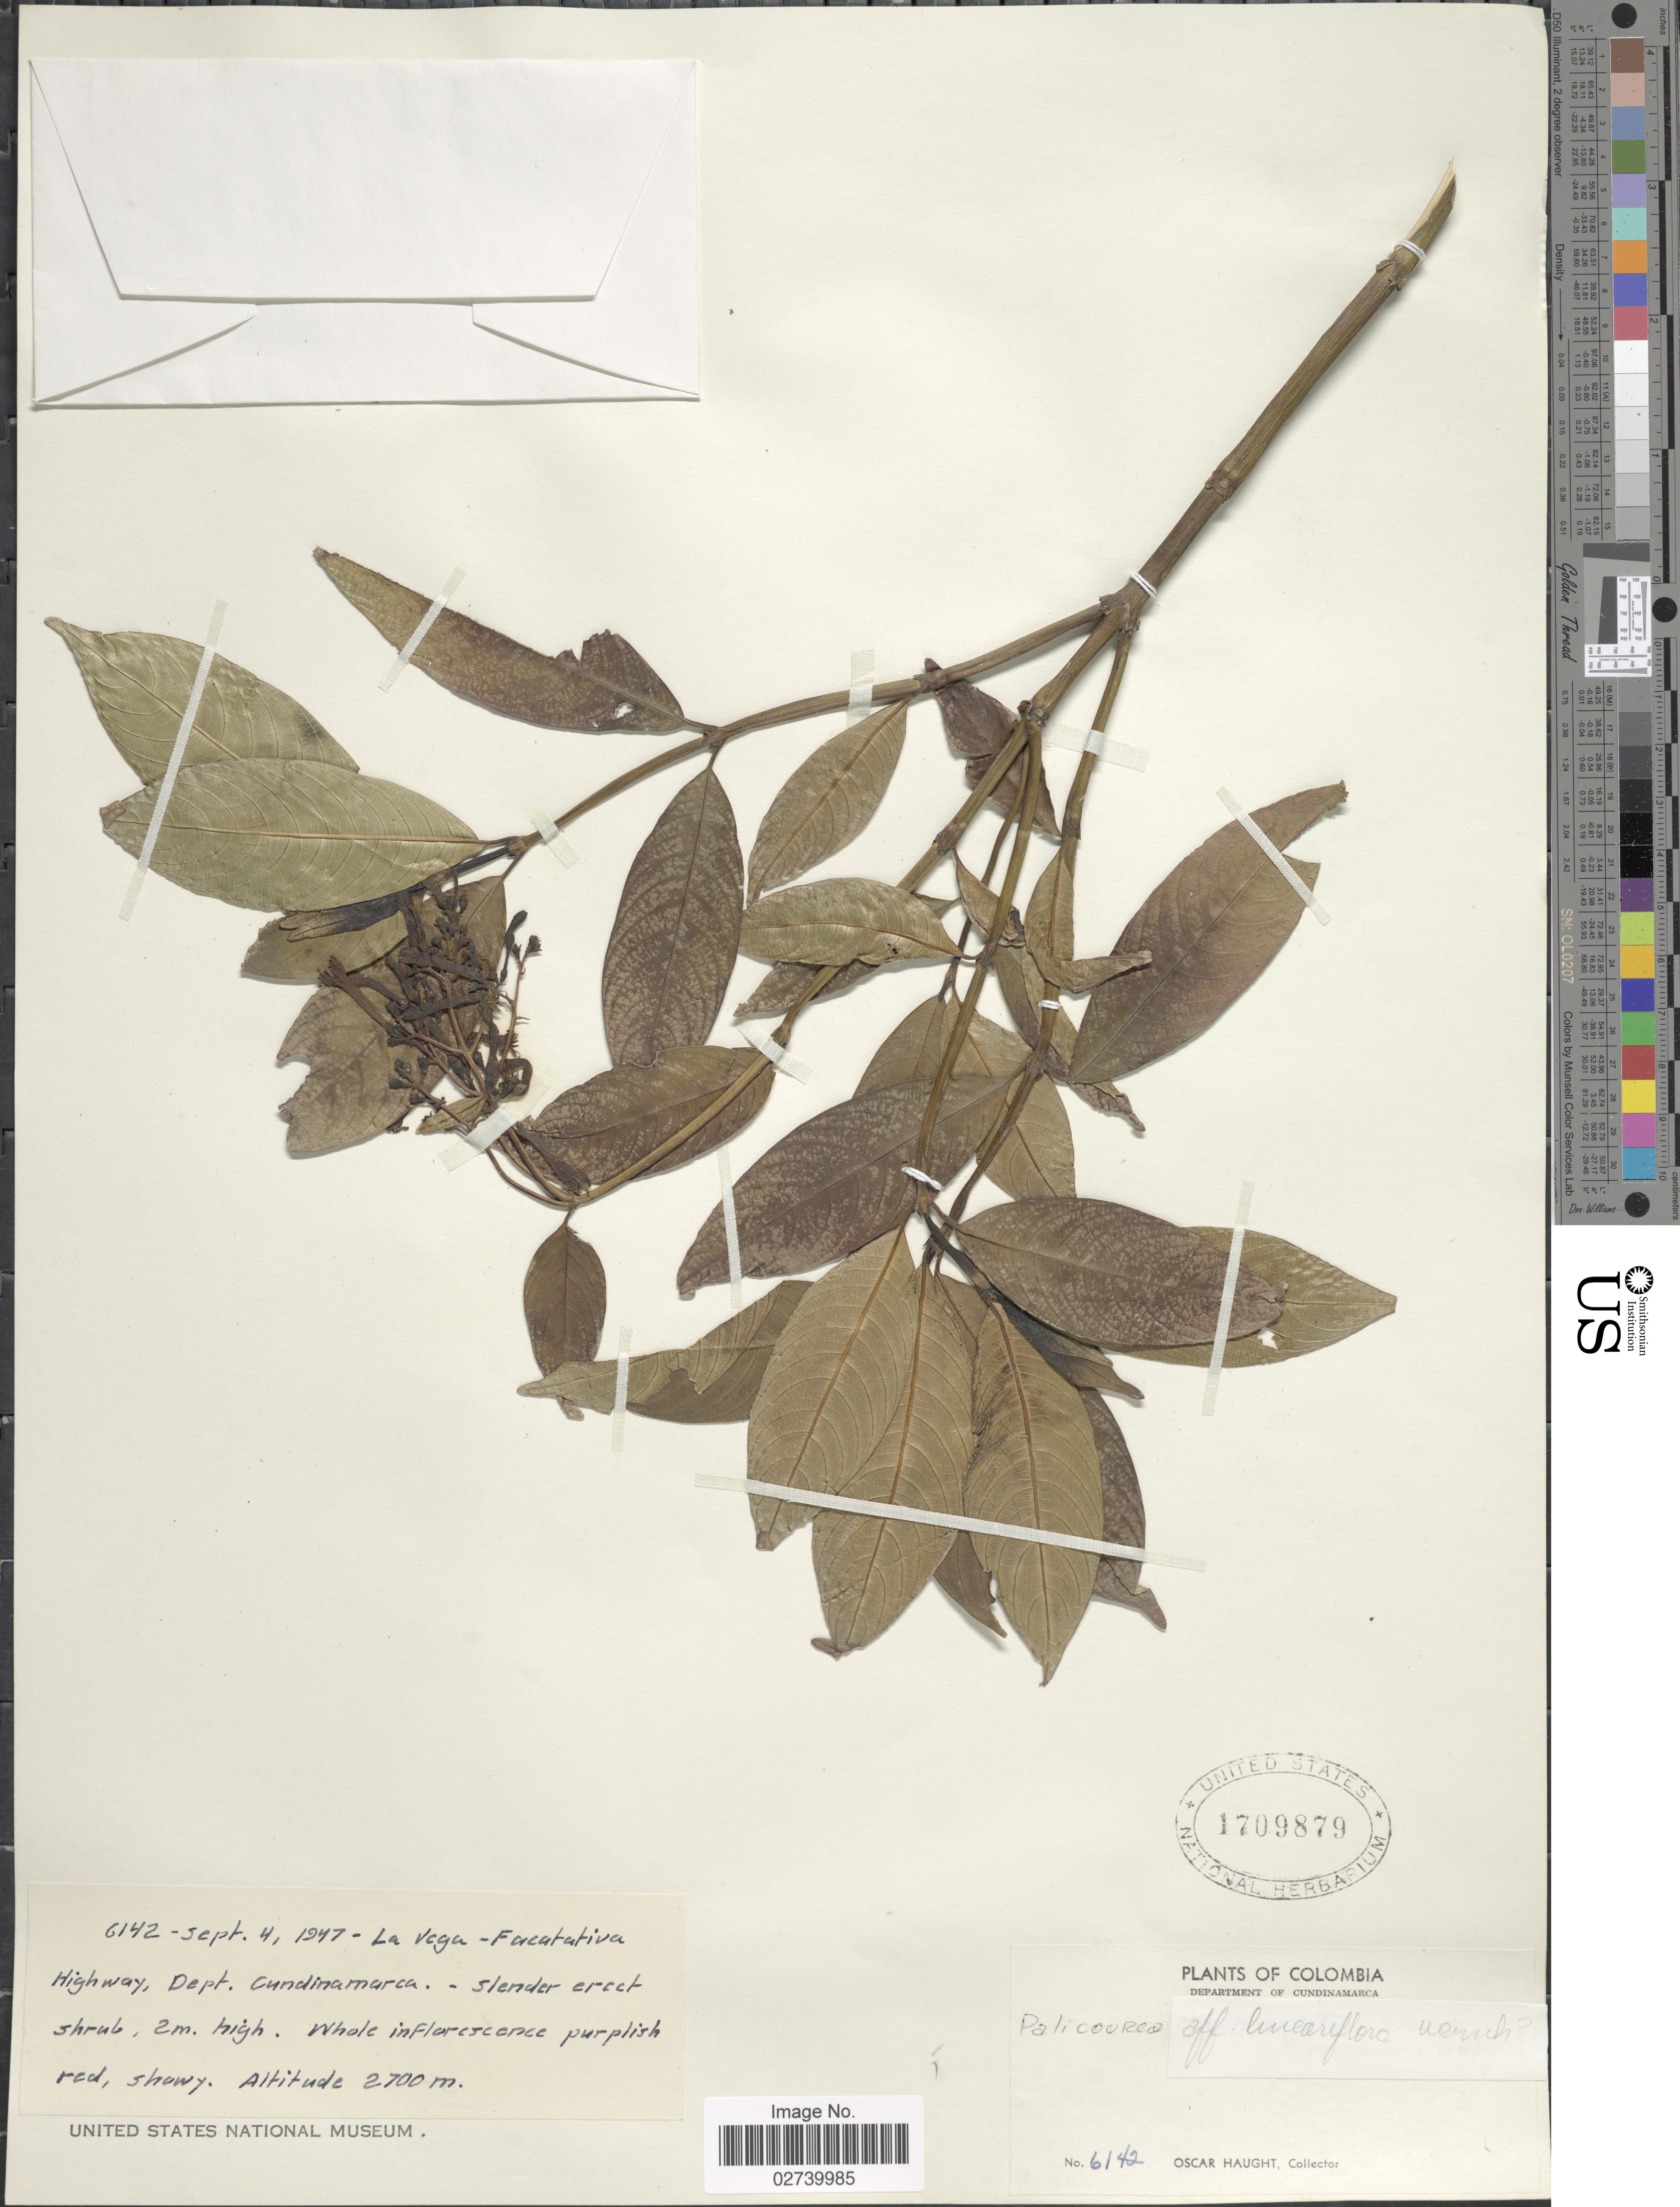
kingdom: Plantae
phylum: Tracheophyta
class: Magnoliopsida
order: Gentianales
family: Rubiaceae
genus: Palicourea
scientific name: Palicourea lineariflora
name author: Wernham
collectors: O. L. Haught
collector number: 6142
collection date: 1947-09-04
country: Colombia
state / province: Cundinamarca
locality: La Vega - Facatativa Highway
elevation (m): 2700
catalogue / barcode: US 1709879